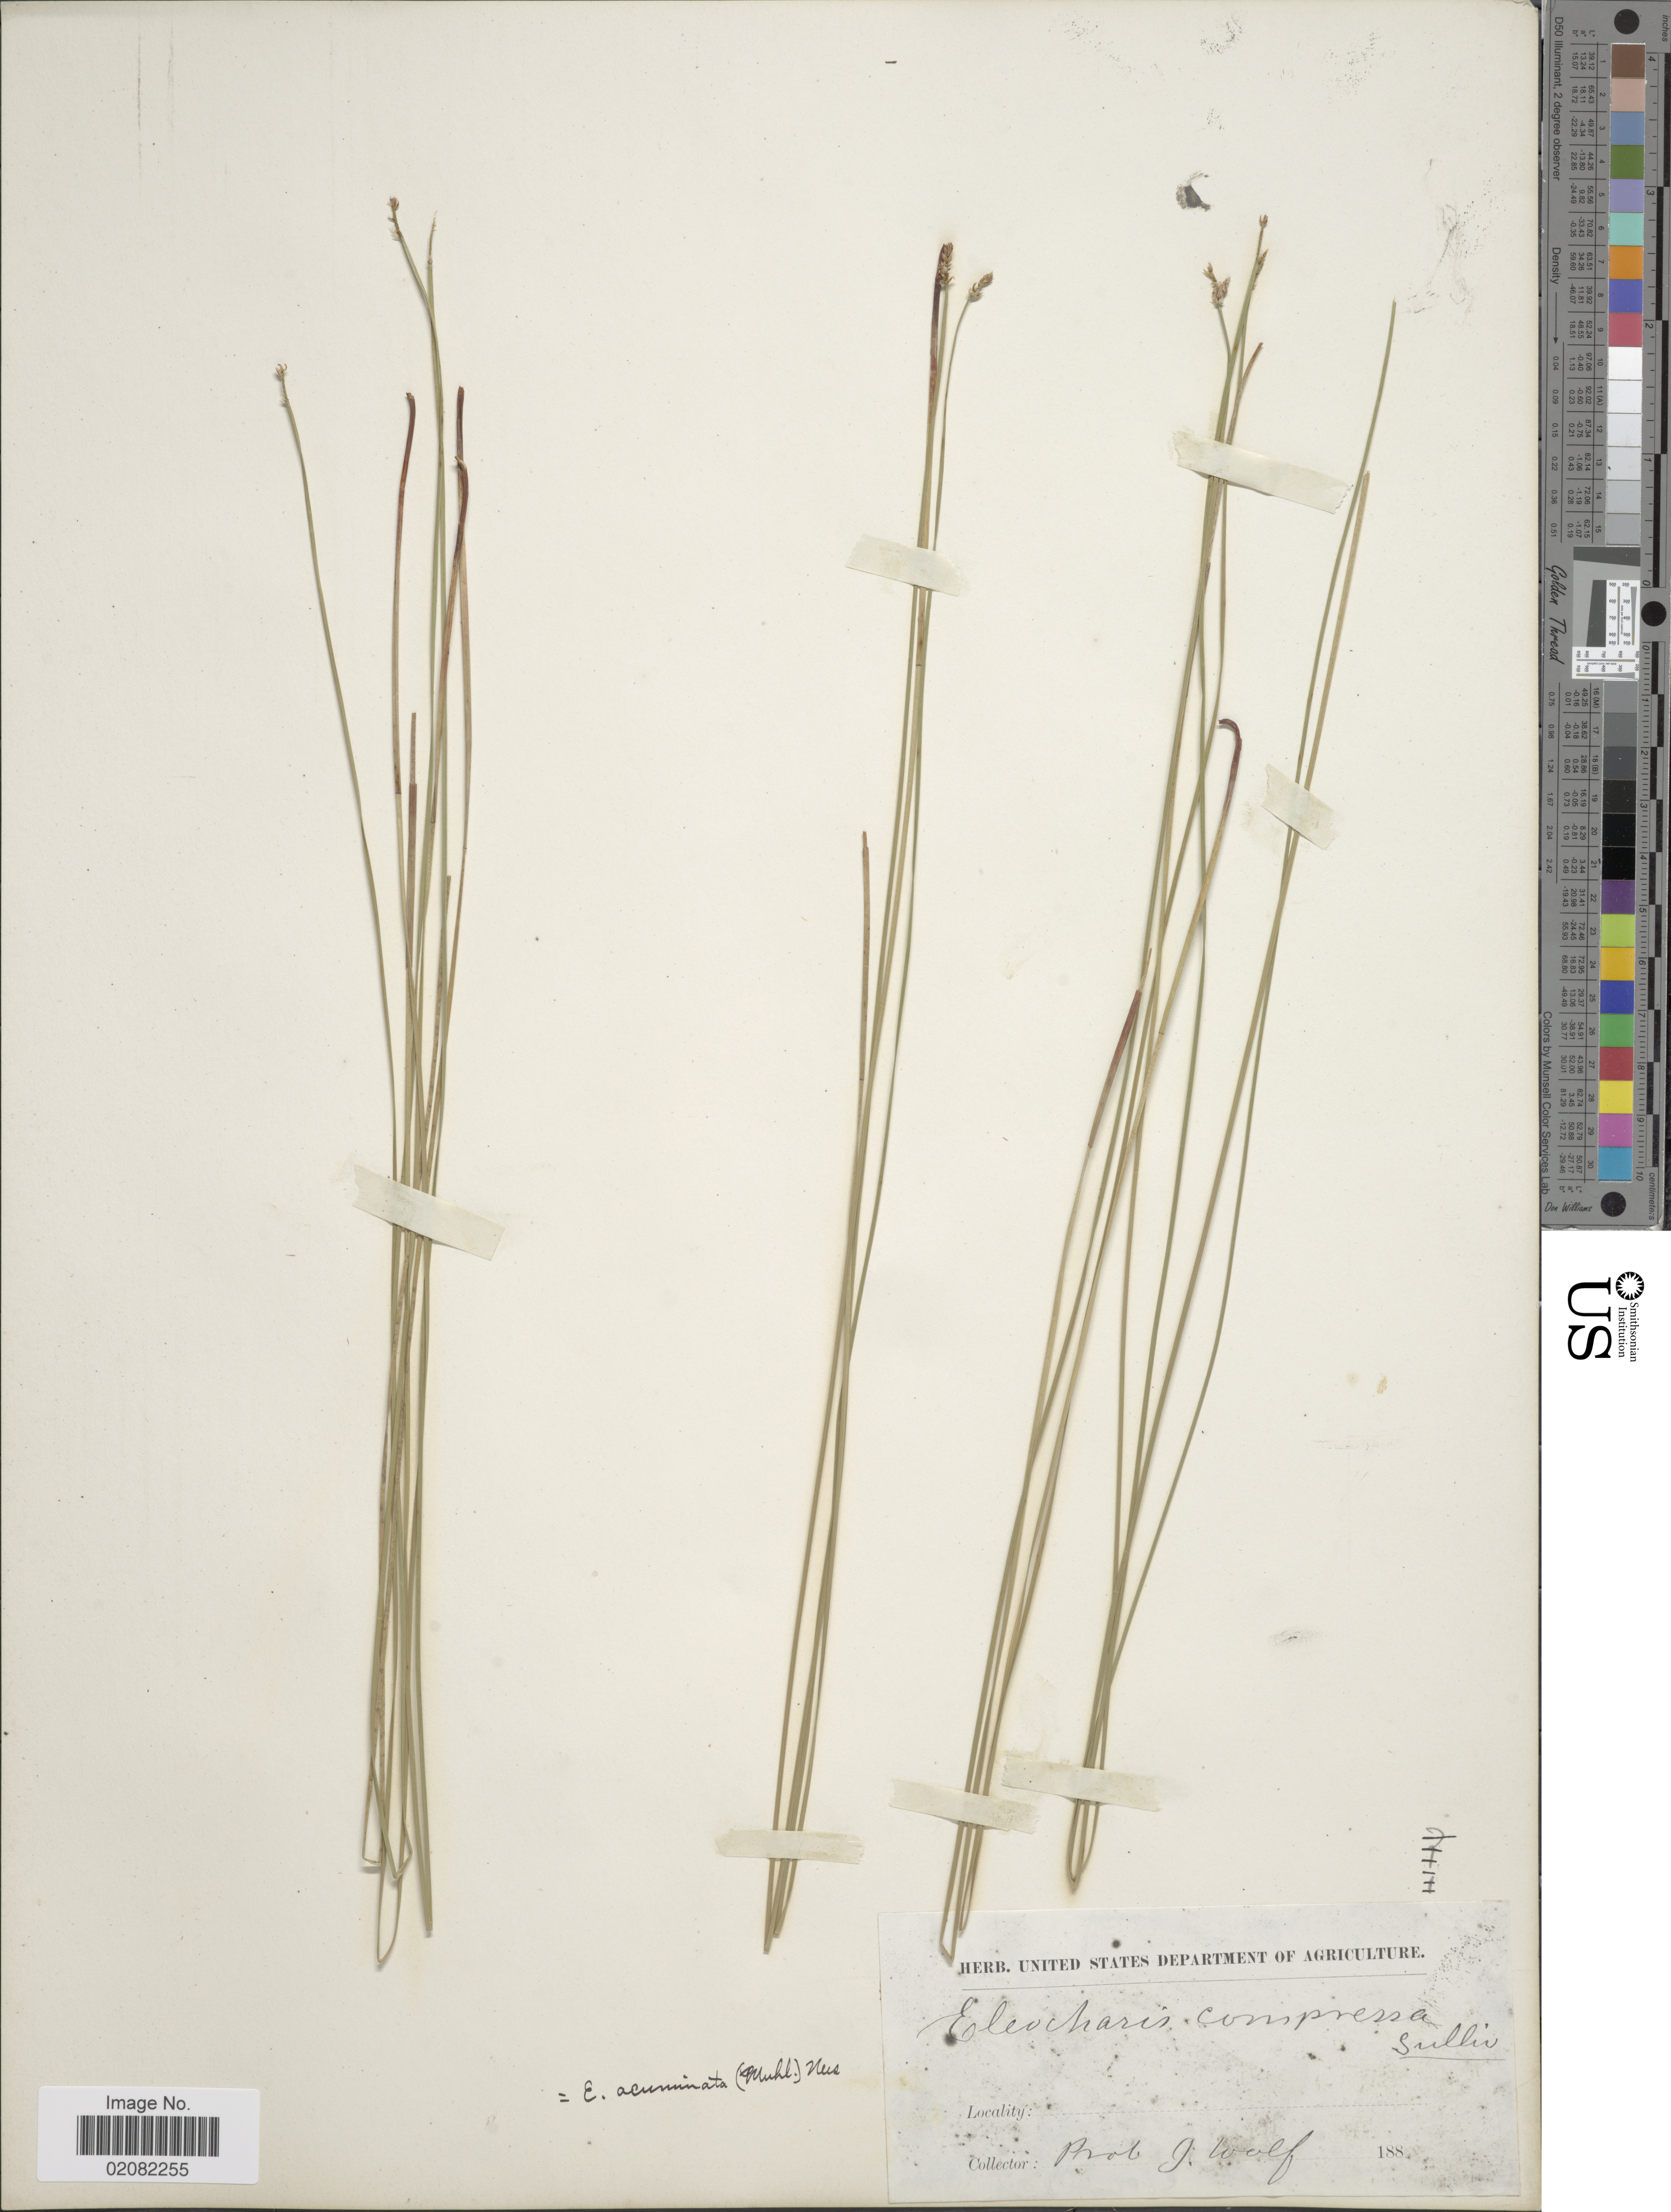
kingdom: Plantae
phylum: Tracheophyta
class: Liliopsida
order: Poales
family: Cyperaceae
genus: Eleocharis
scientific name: Eleocharis compressa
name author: Sull.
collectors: J. Wolf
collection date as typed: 188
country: United States